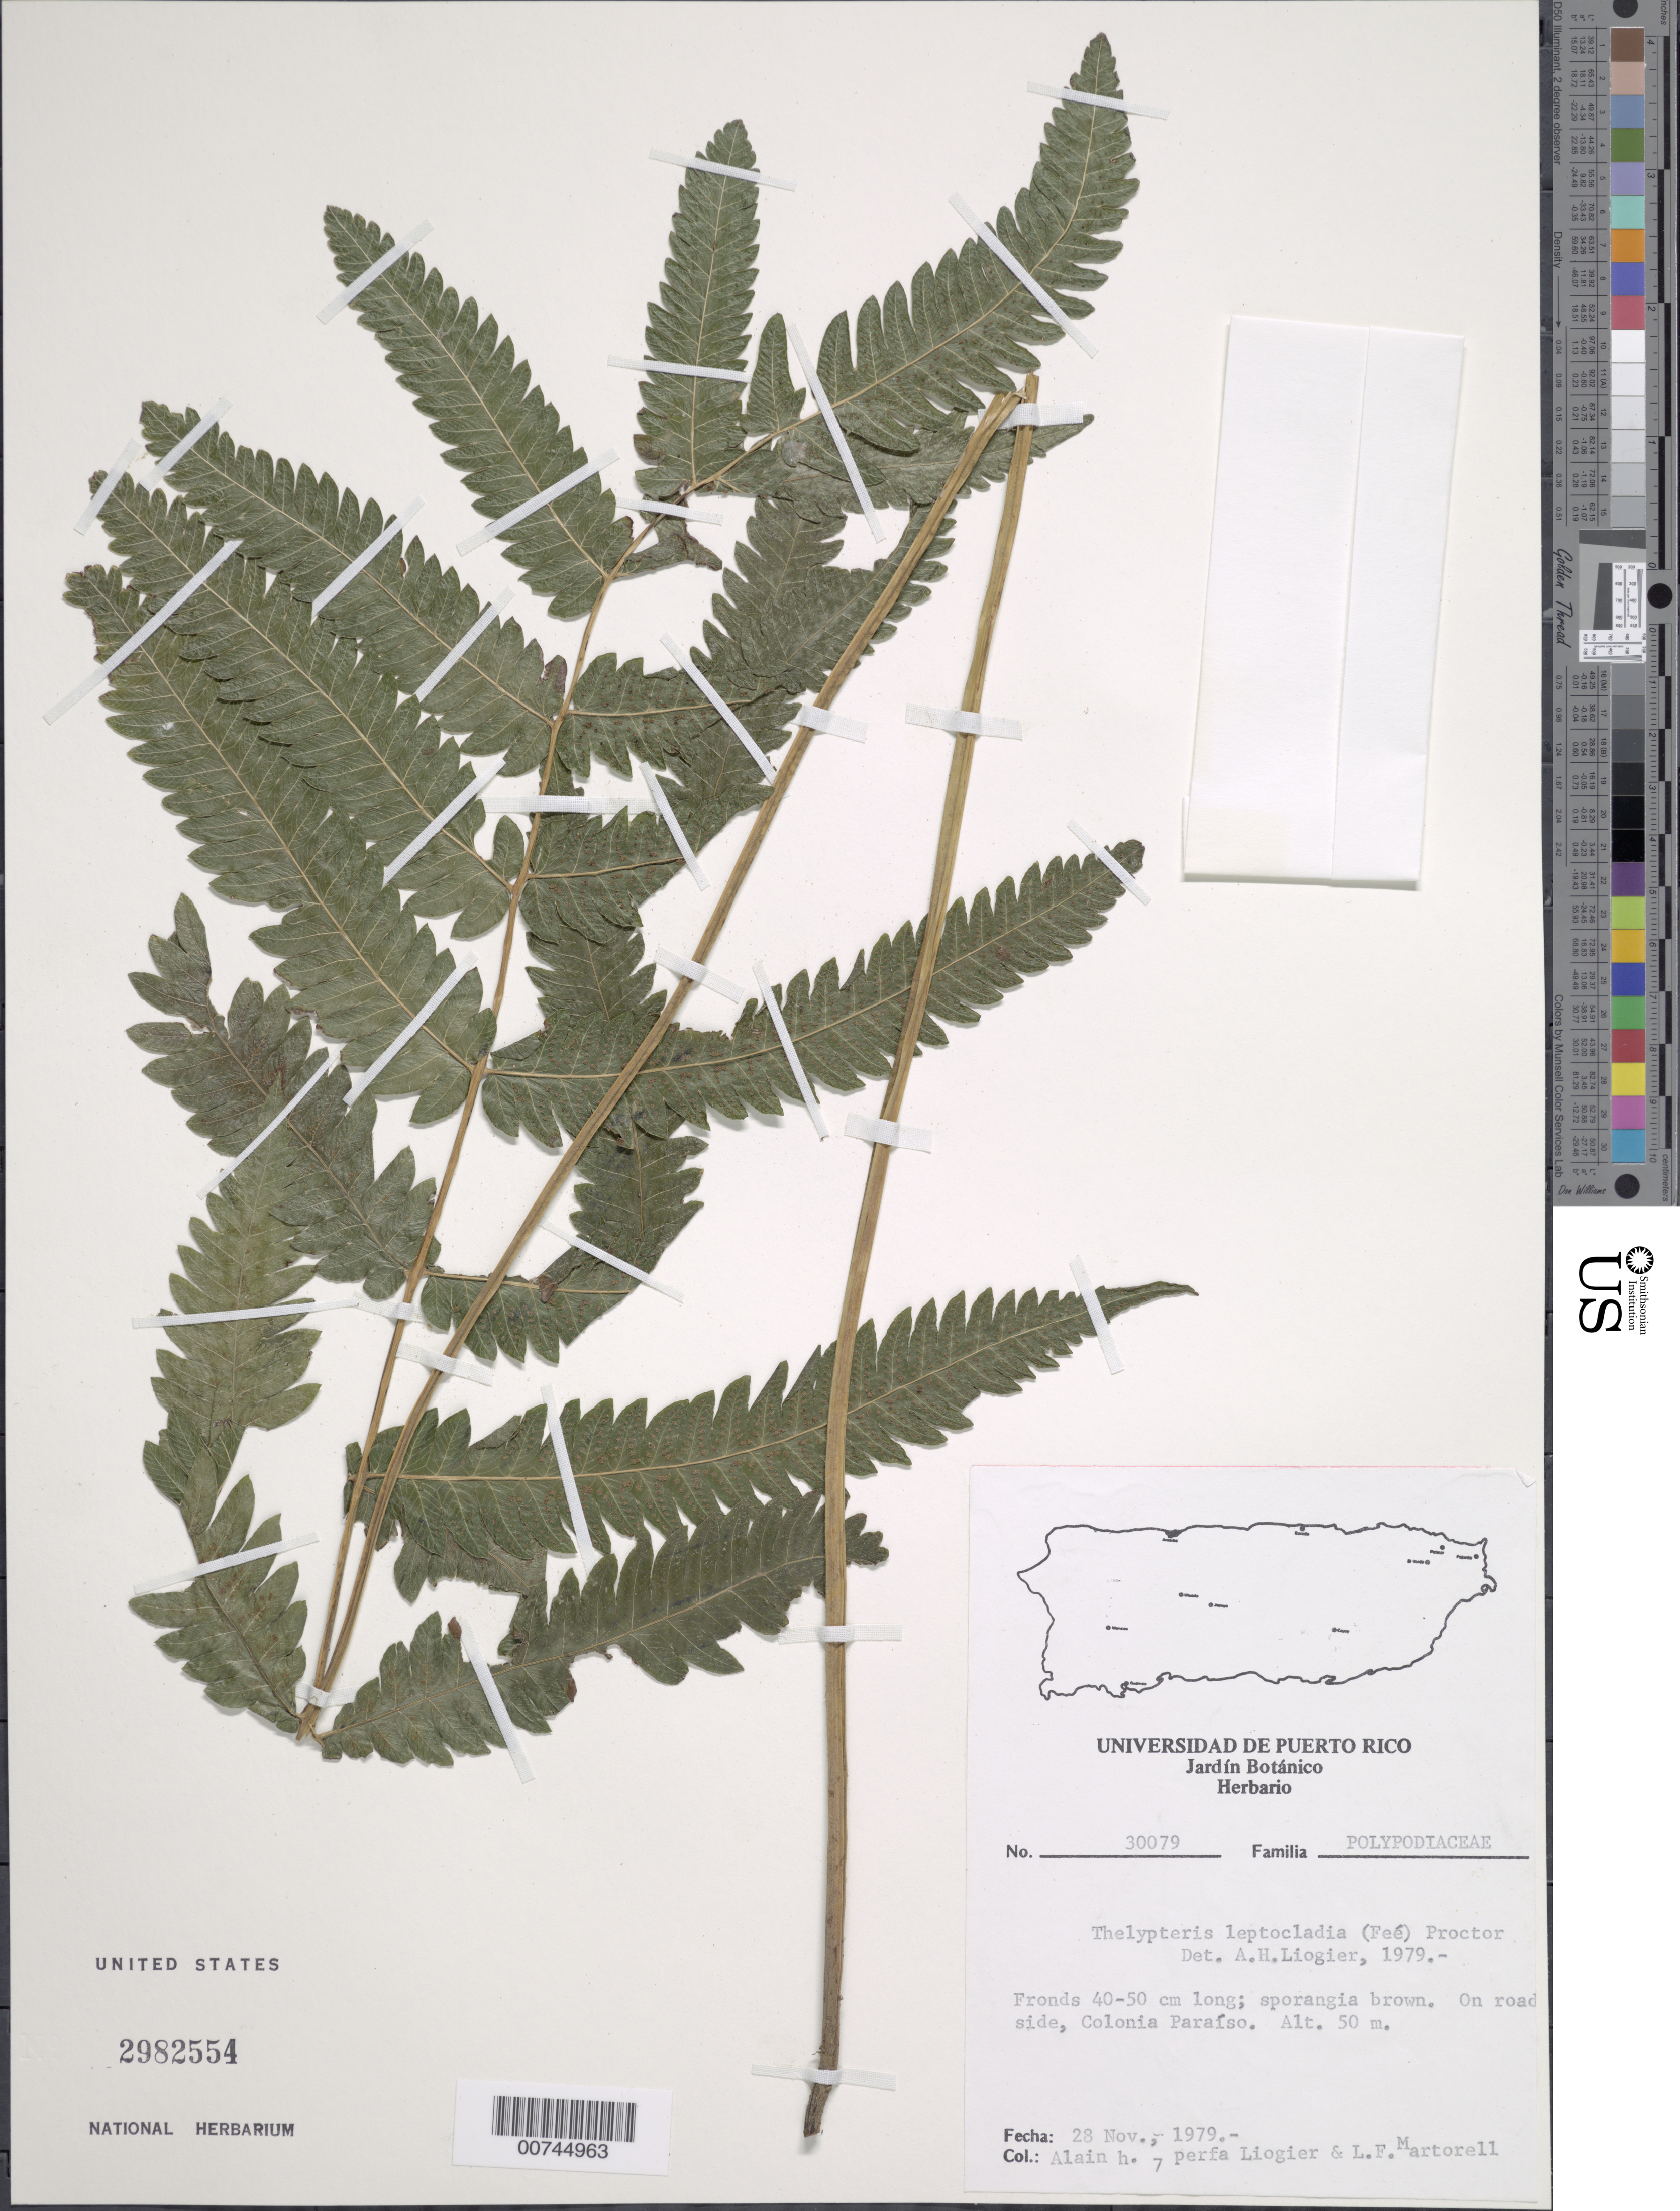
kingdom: Plantae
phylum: Tracheophyta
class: Polypodiopsida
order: Polypodiales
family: Thelypteridaceae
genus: Goniopteris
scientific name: Goniopteris leptocladia (Fée) comb. nov., ined 2015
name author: (Fée)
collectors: A. H. Liogier, M. P. Liogier & L. Martorell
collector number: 30079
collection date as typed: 28 Nov 1979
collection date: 1979-11-28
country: Puerto Rico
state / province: Fajardo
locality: On road side, Colonia Paraíso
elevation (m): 50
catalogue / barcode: US 2982554